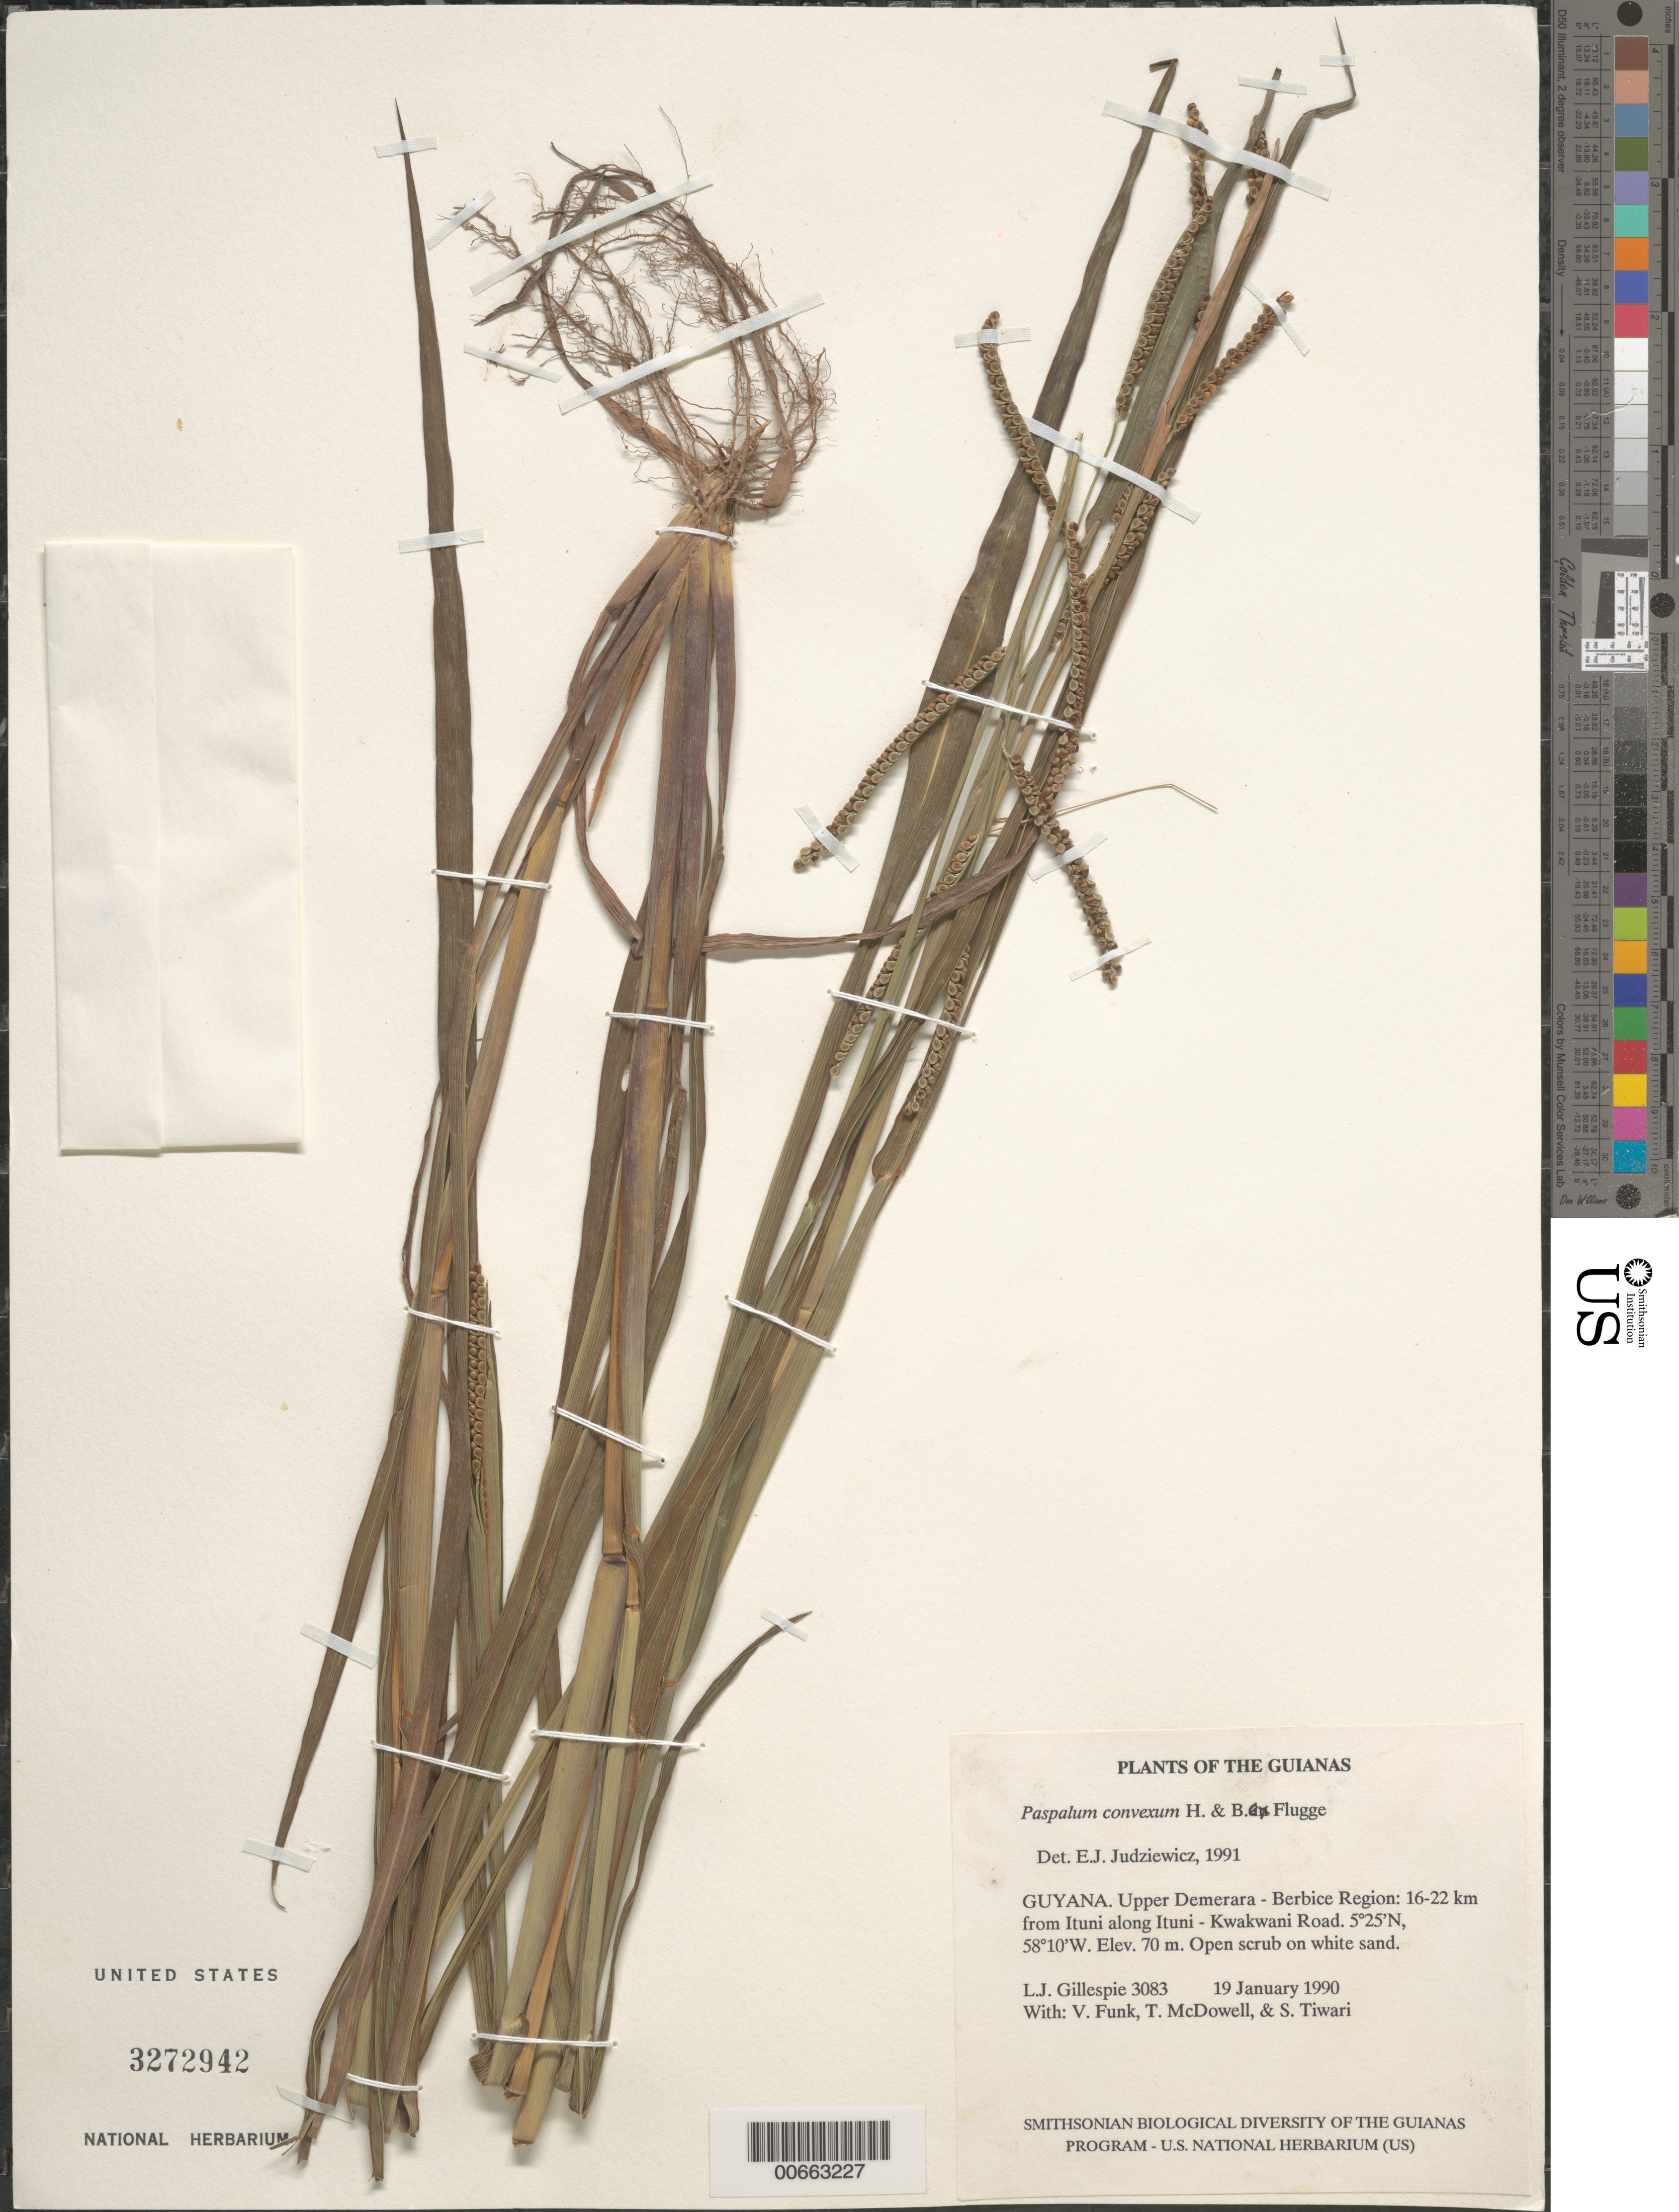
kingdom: Plantae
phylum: Tracheophyta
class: Liliopsida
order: Poales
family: Poaceae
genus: Paspalum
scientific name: Paspalum convexum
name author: Humb. & Bonpl. ex Flüggé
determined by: Judziewicz, E. J.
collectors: L. J. Gillespie, V. Funk, T. McDowell & S. Tiwari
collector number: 3083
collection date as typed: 19 January 1990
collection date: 1990-01-19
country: Guyana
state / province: U. Demerara-Berbice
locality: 16-22 km from Ituni along Ituni - Kwakwani Road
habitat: Open scrub on white sand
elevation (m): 70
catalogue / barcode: US 3272942